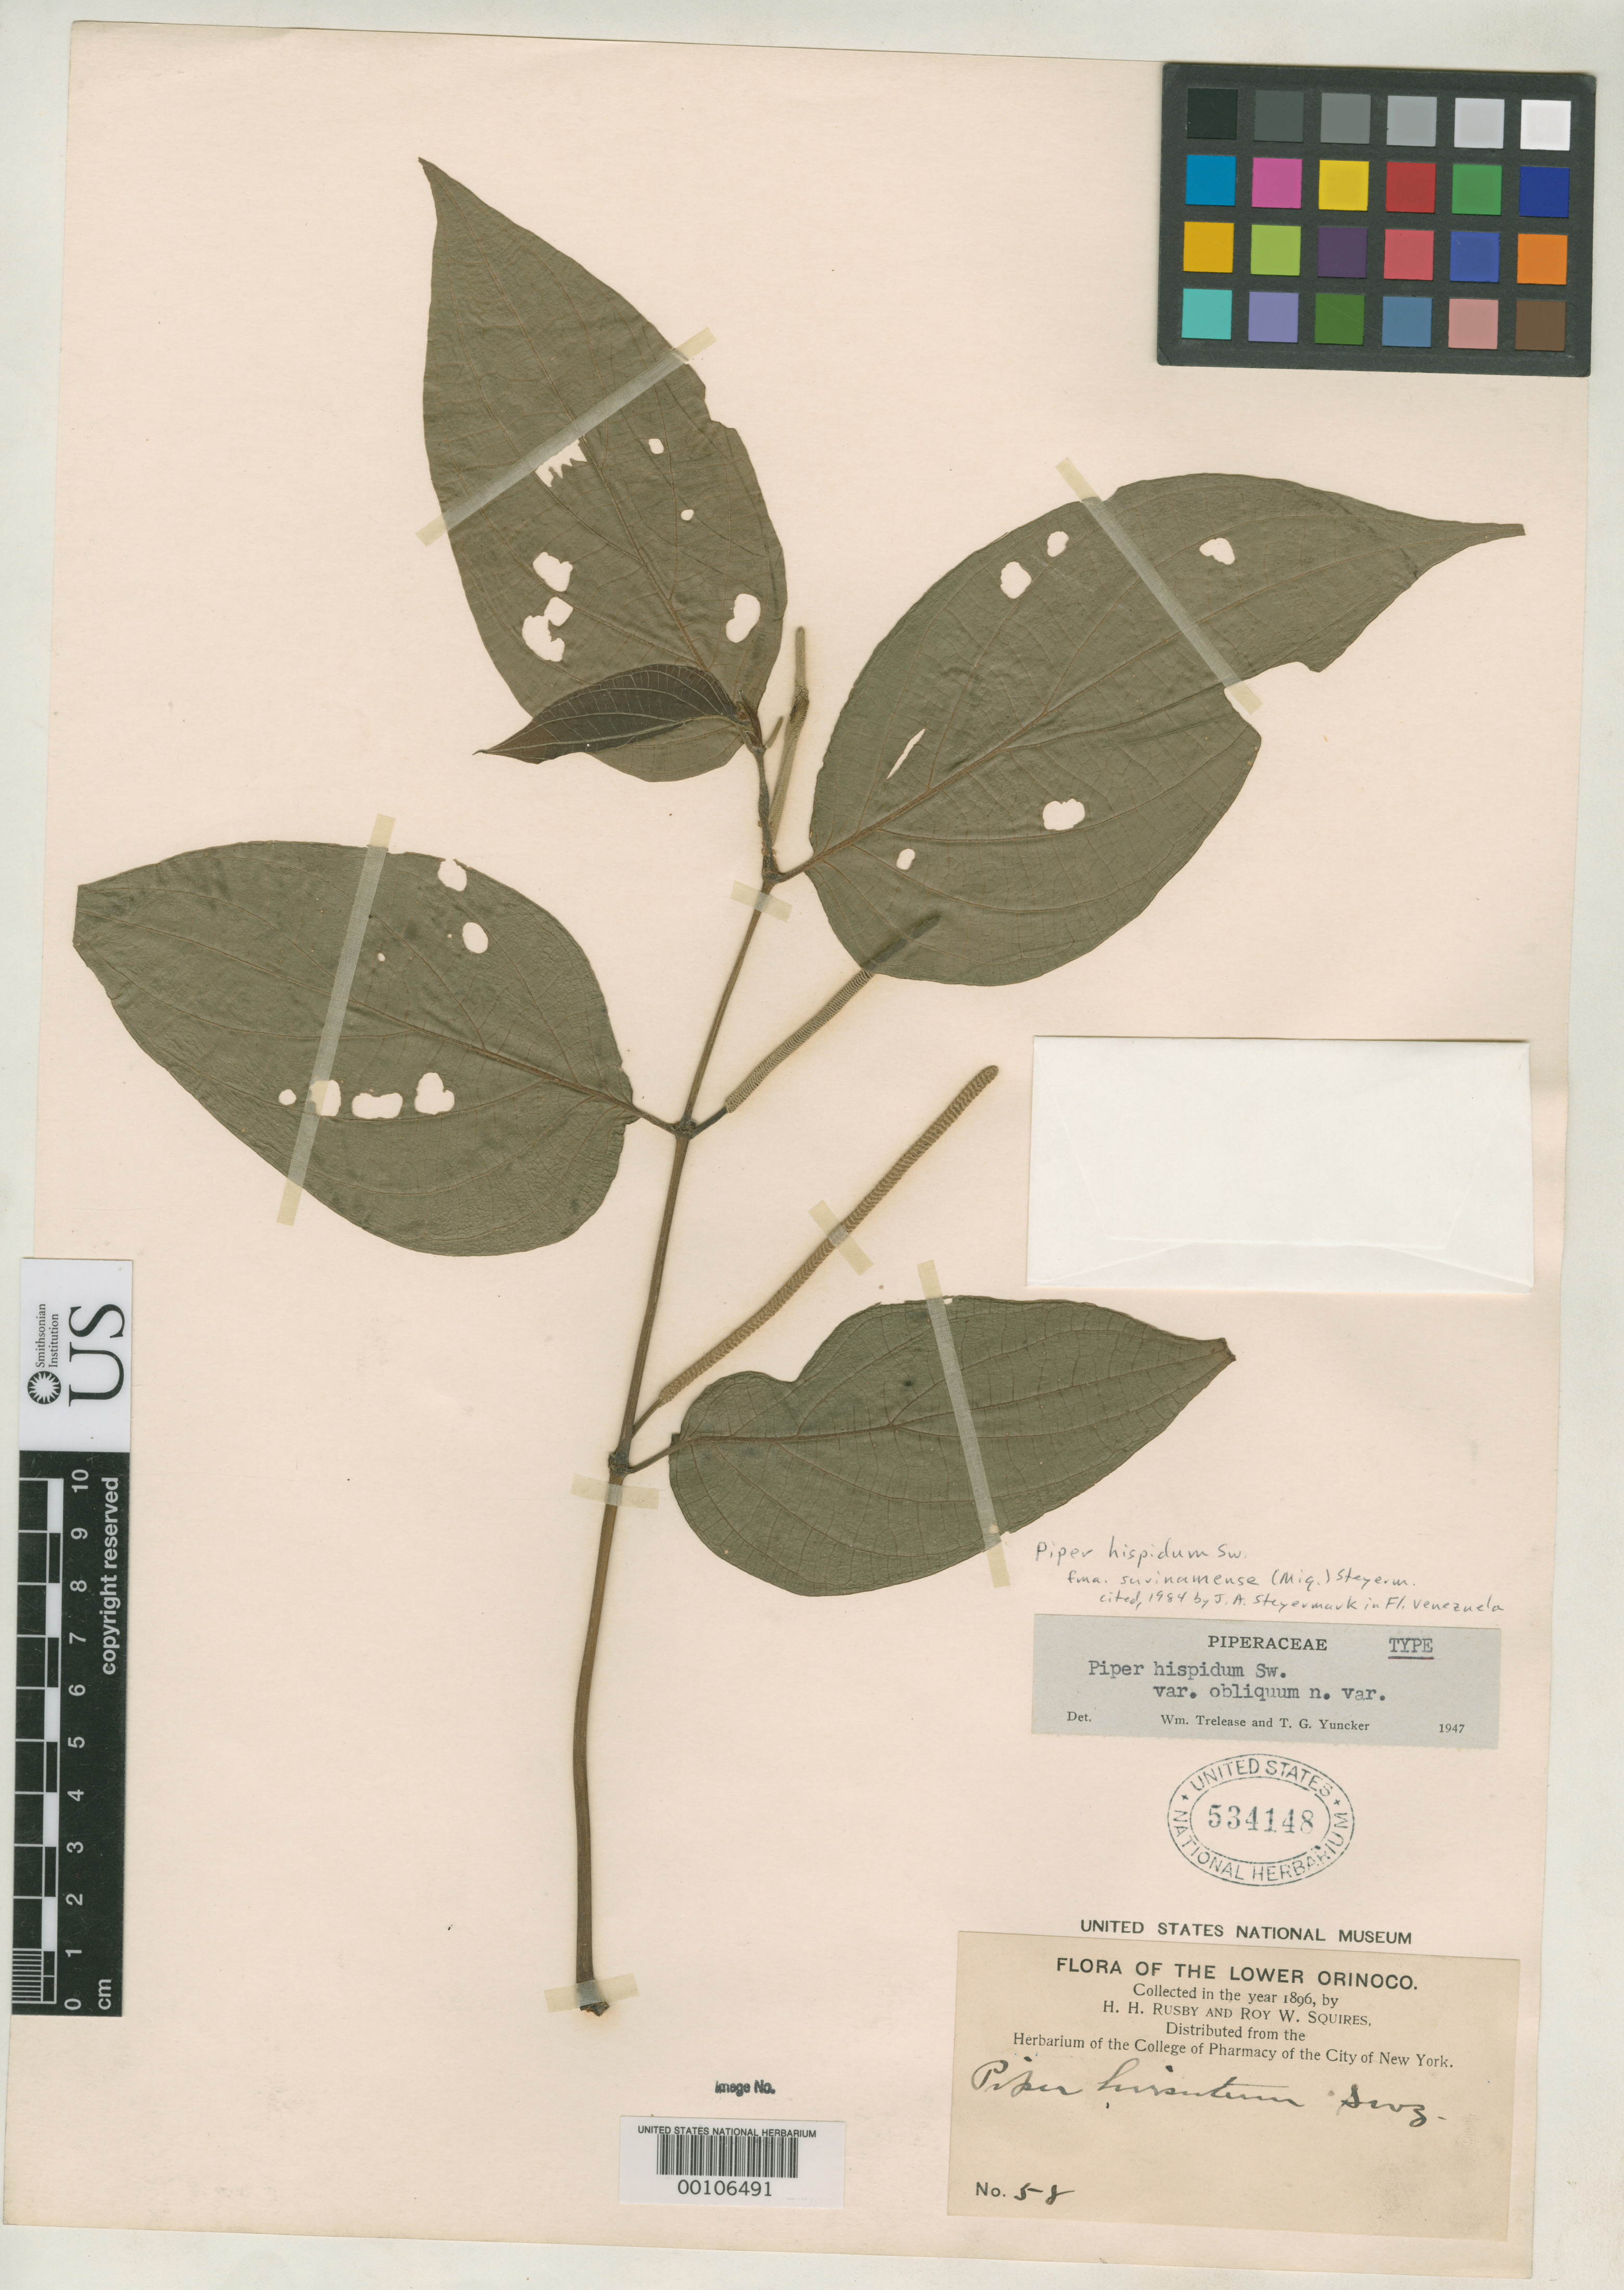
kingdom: Plantae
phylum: Tracheophyta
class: Magnoliopsida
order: Piperales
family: Piperaceae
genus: Piper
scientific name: Piper hispidum var. obliquum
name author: Trel. & Yunck.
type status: Holotype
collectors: H. H. Rusby & R. Squires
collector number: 58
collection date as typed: April 1896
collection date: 1896-04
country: Venezuela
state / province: Delta Amacuro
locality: Lower Orinoco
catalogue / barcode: US 534148